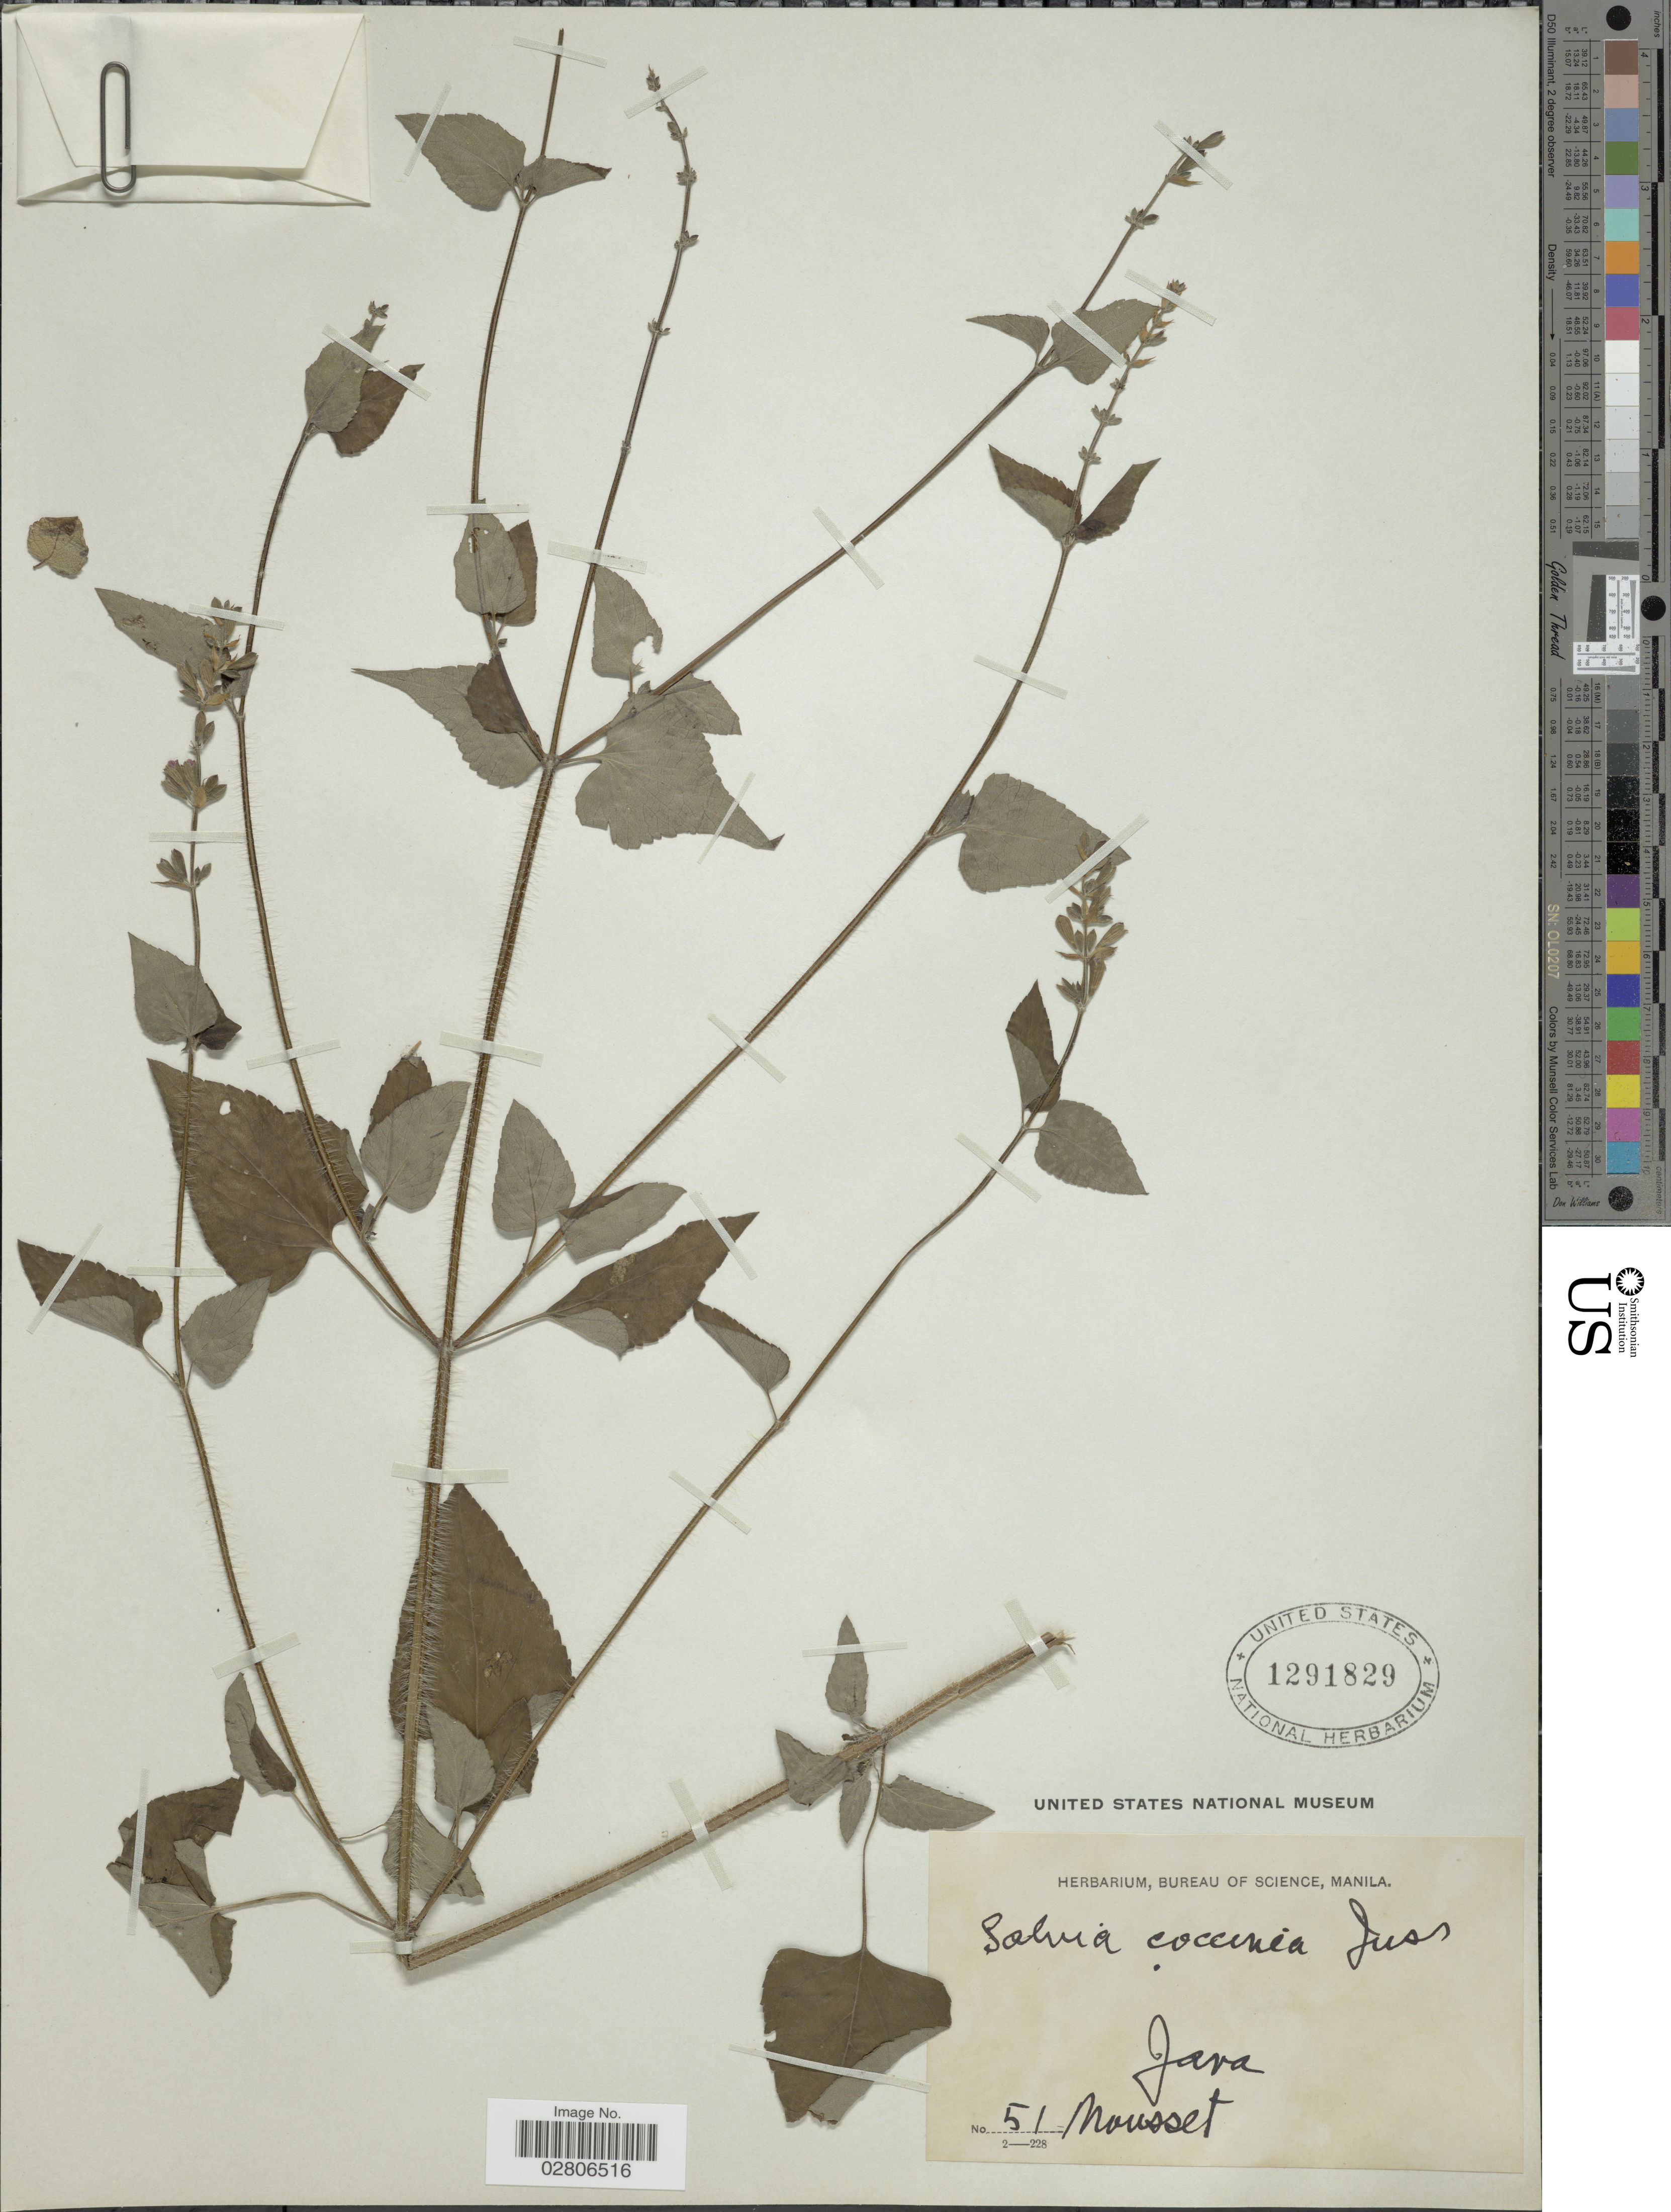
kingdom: Plantae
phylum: Tracheophyta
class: Magnoliopsida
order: Lamiales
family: Lamiaceae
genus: Salvia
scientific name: Salvia coccinea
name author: Etlinger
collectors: Mousset, --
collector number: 51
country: Indonesia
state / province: Java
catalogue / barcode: US 1291829